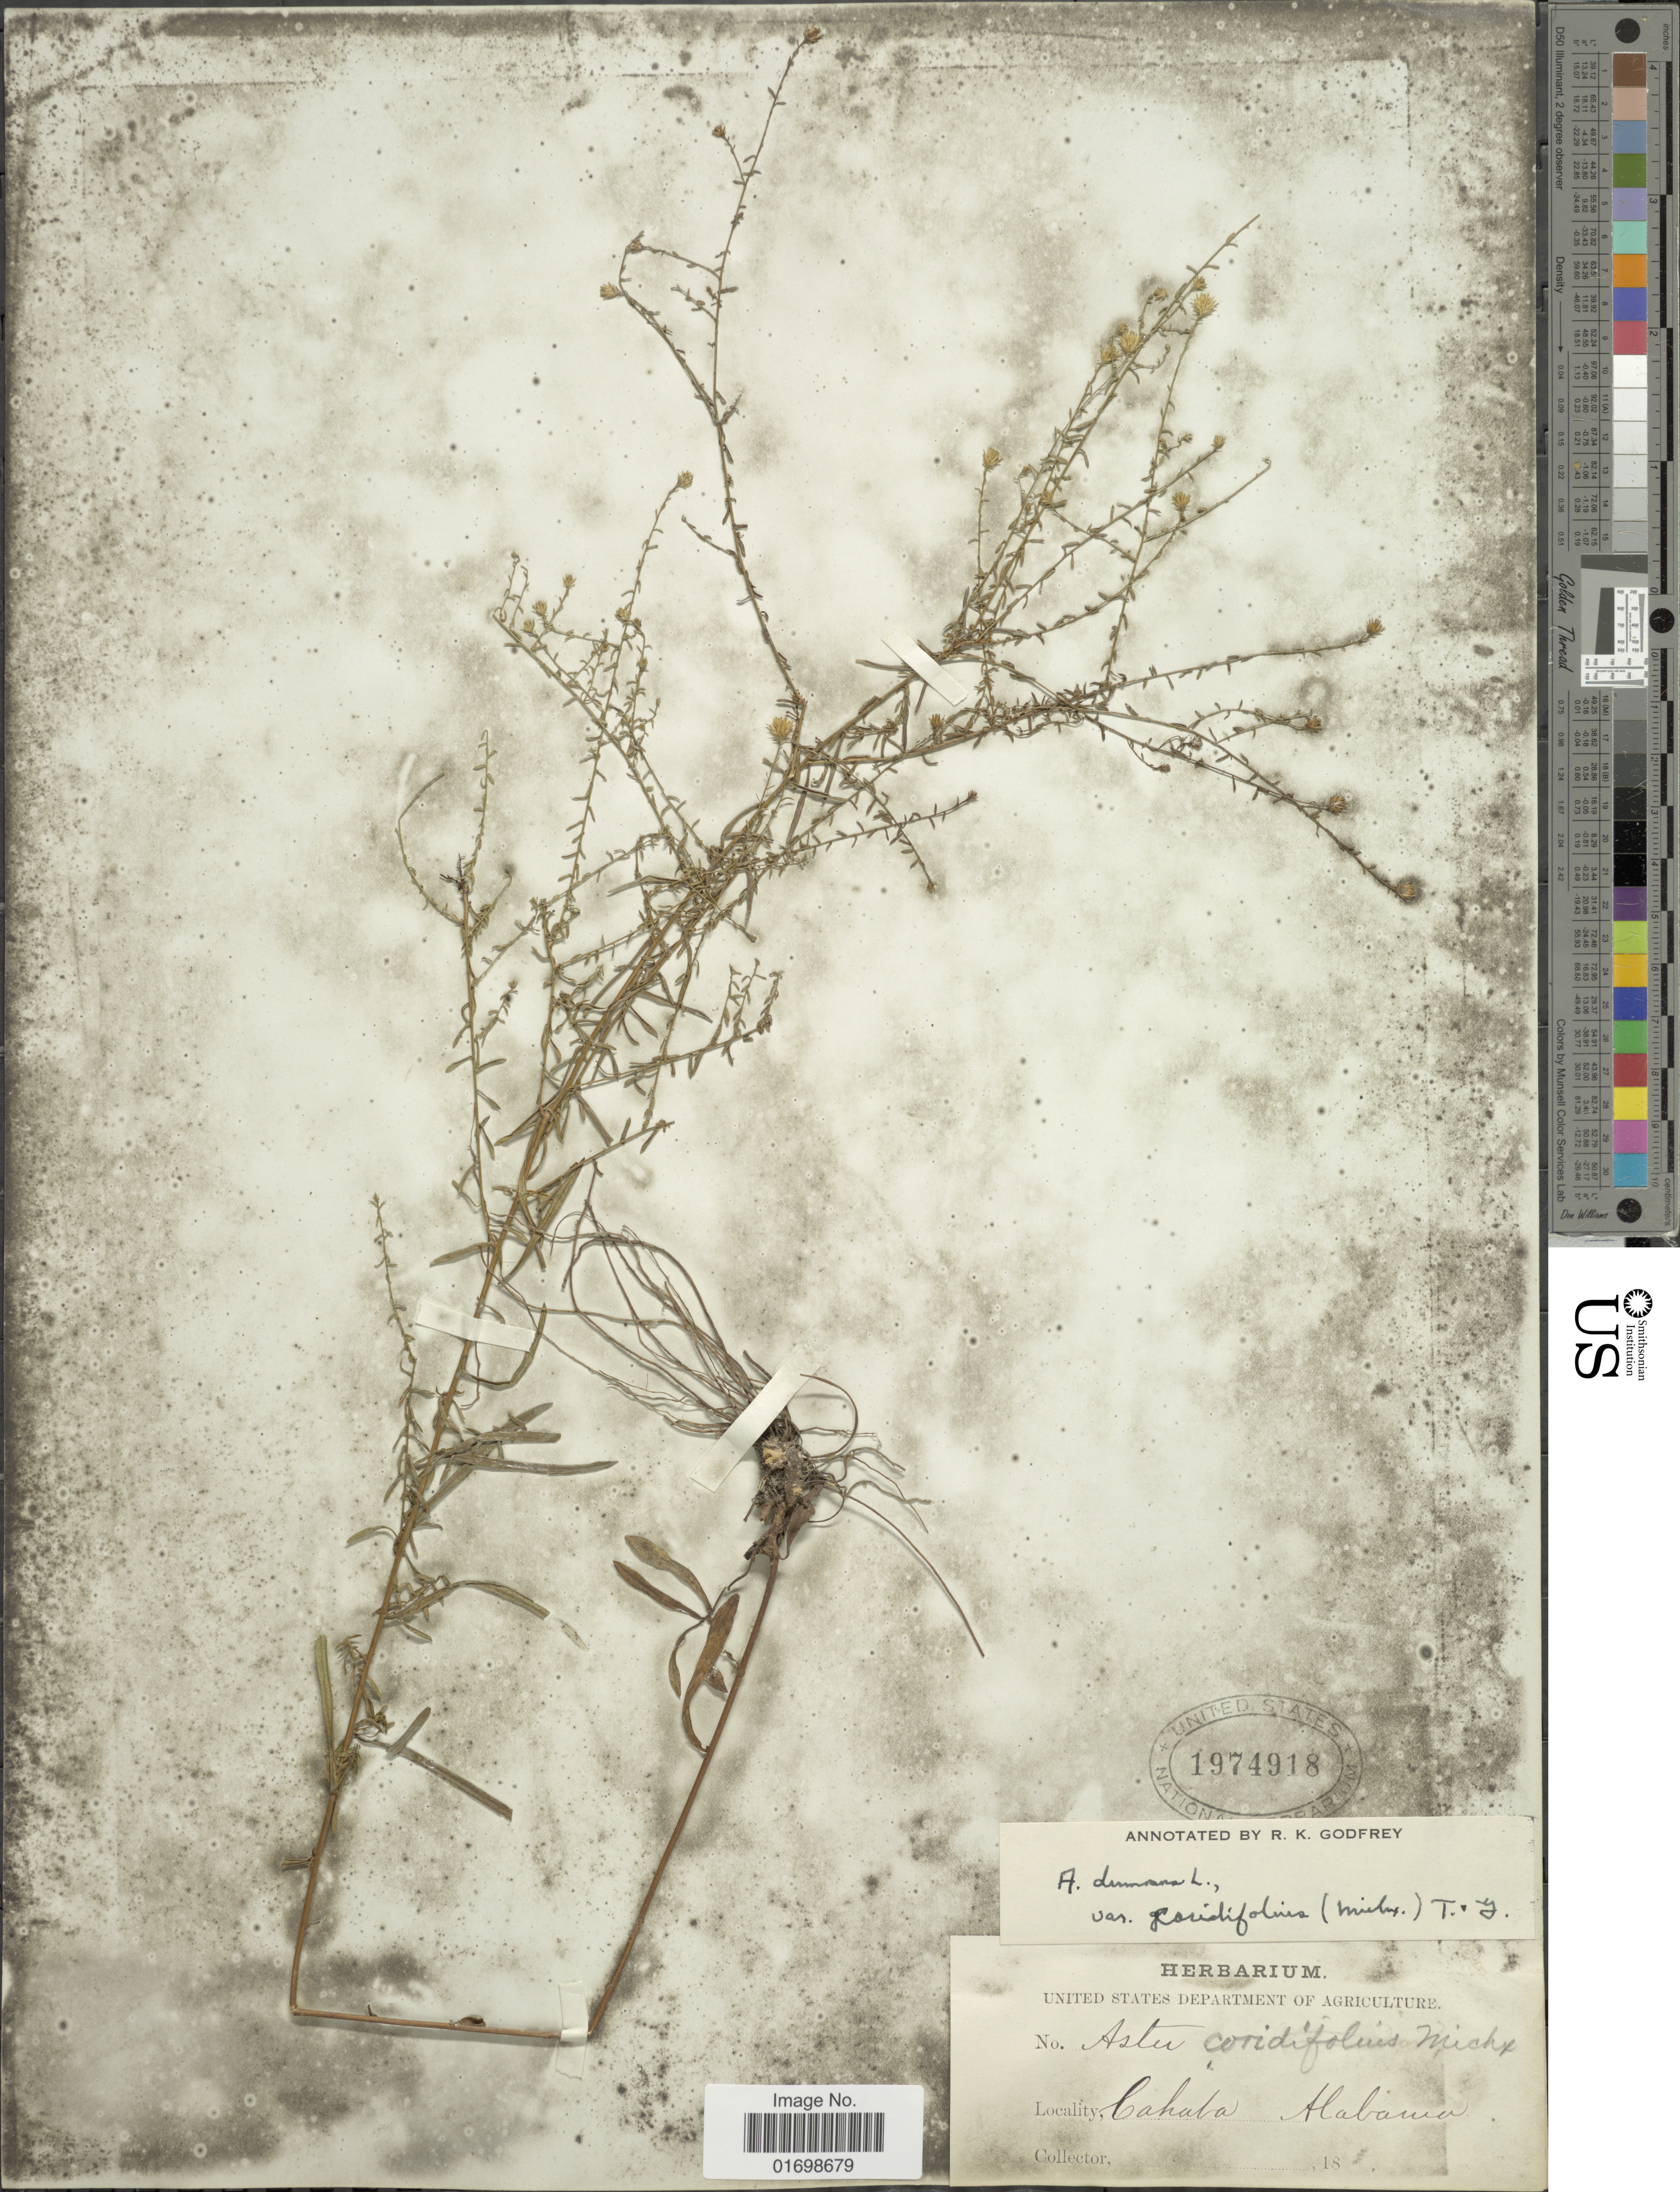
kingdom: Plantae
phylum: Tracheophyta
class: Magnoliopsida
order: Asterales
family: Asteraceae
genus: Symphyotrichum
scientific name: Symphyotrichum dumosum var. coridifolium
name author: (Michx.) Semple et al.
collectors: R. K. Godfrey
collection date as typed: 18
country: United States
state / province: Alabama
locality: Cahata.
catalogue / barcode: US 1974918